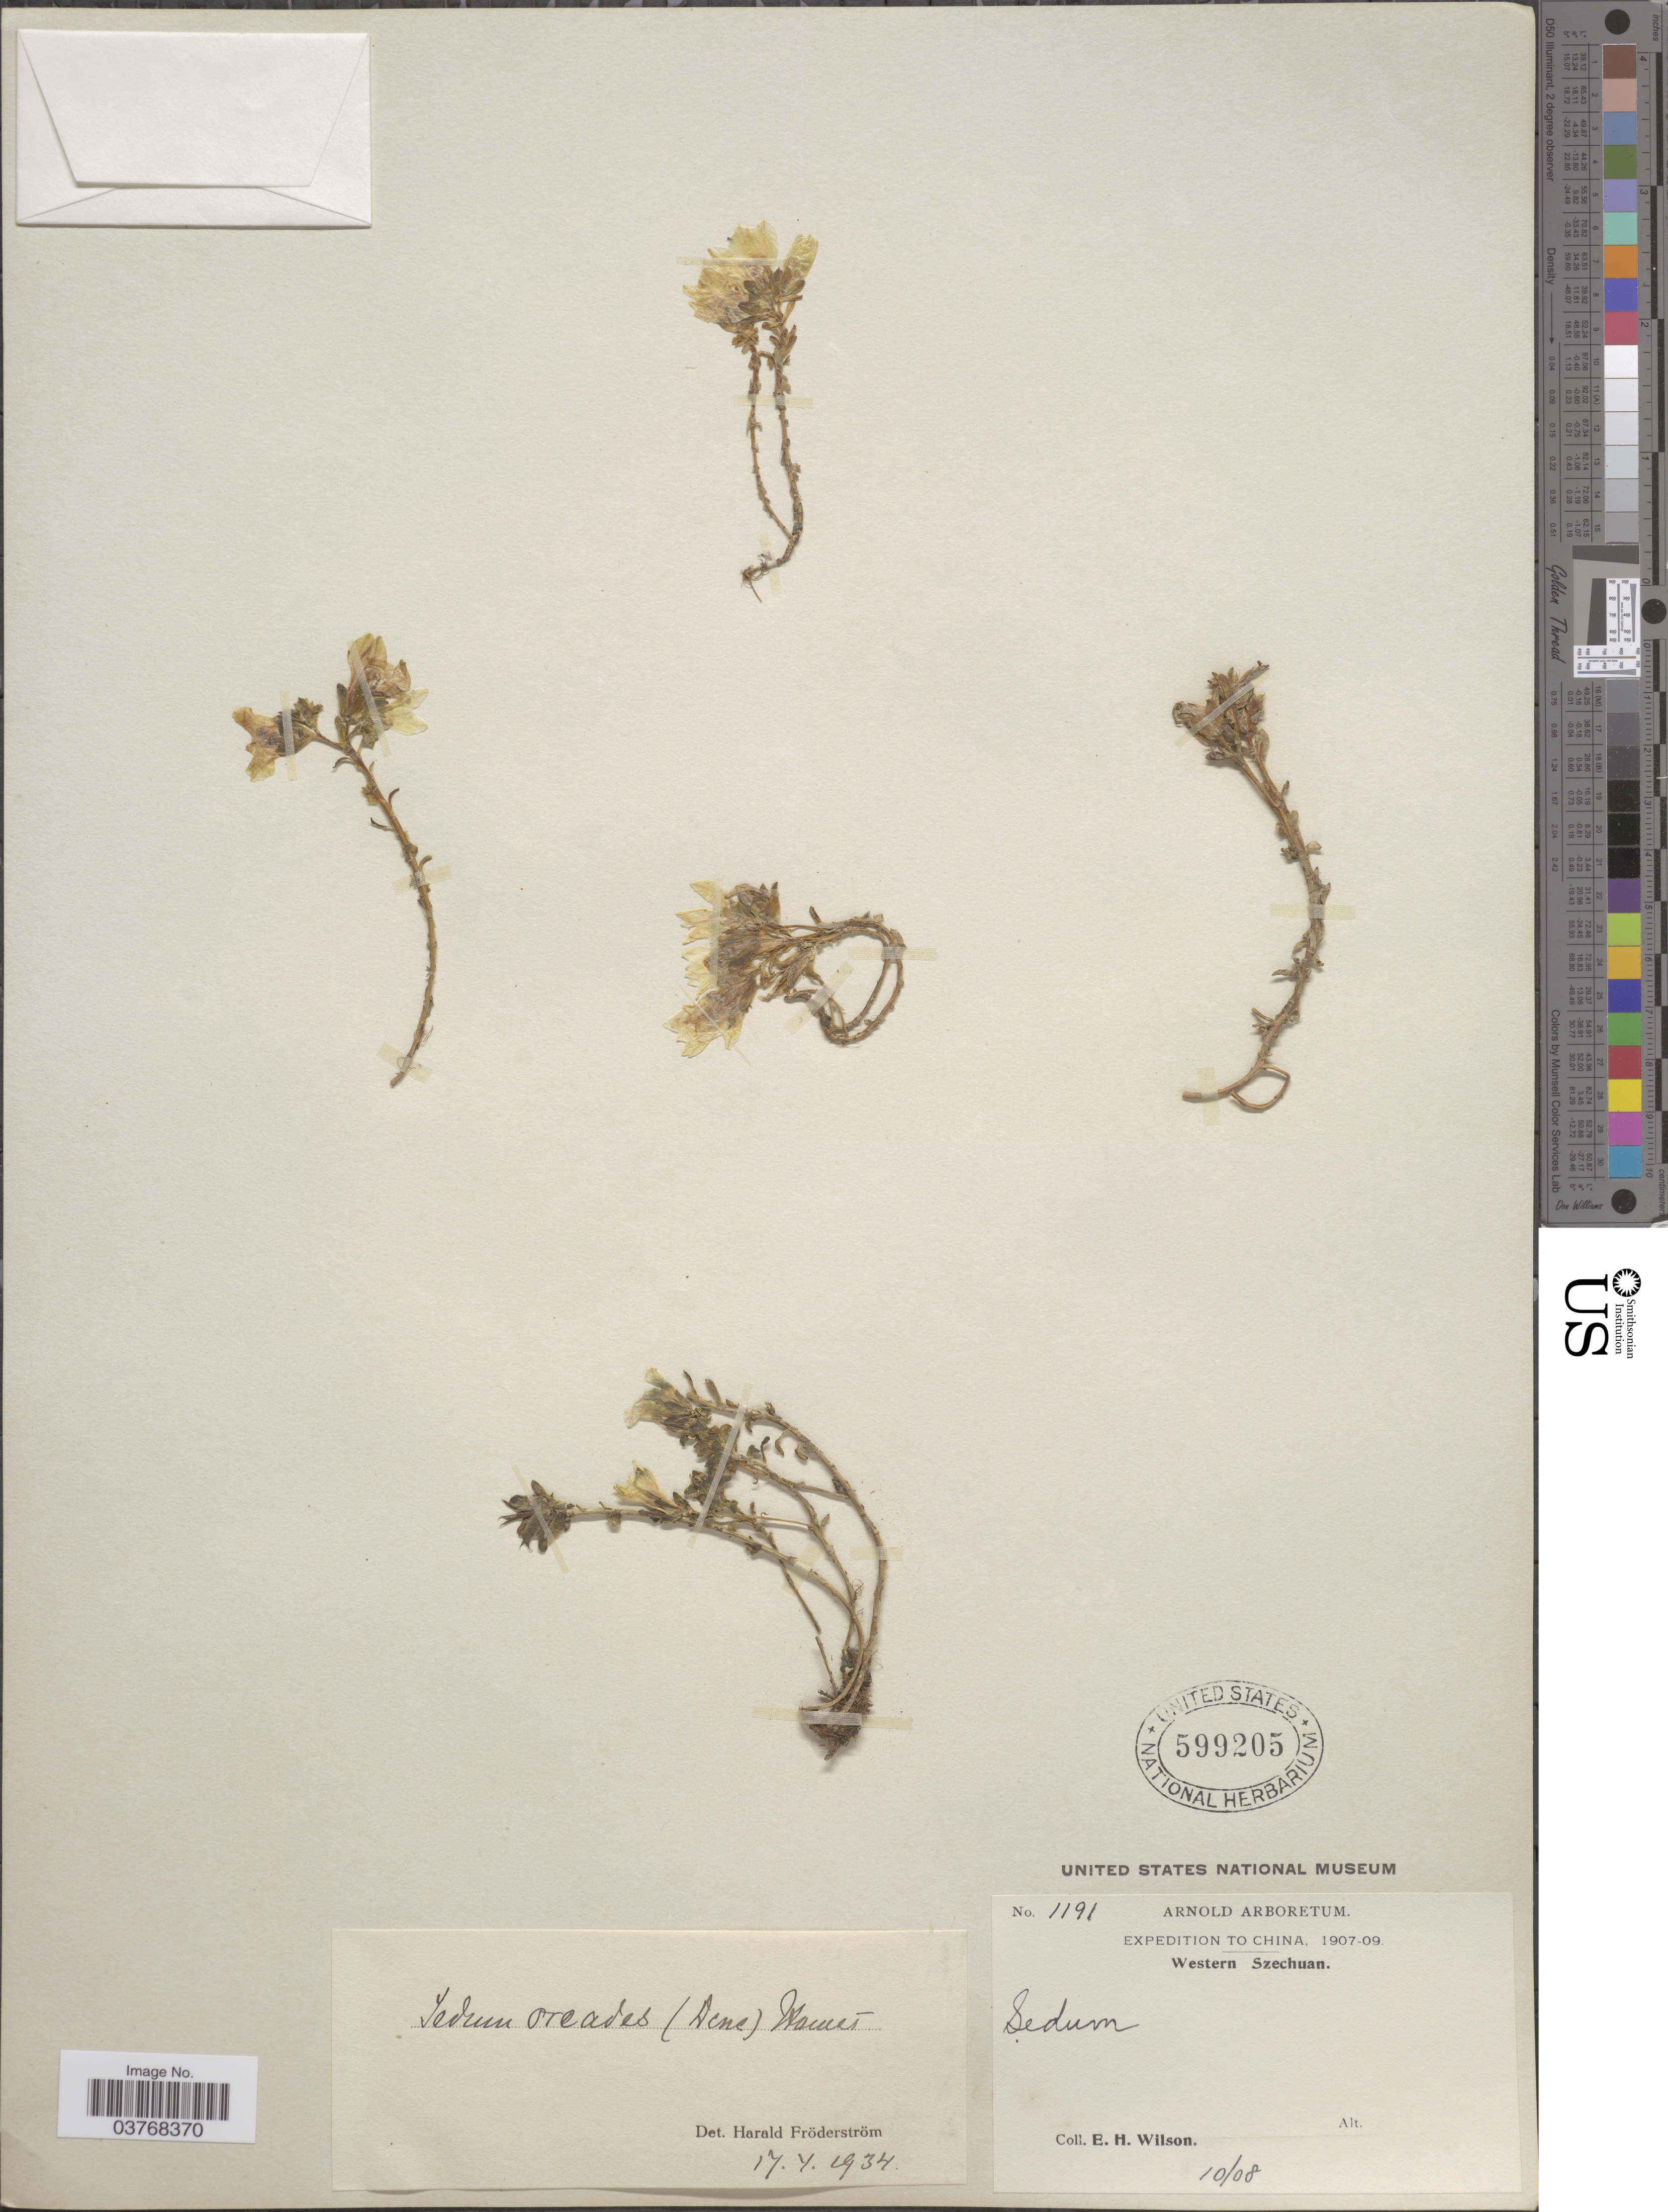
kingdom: Plantae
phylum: Tracheophyta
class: Magnoliopsida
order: Saxifragales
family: Crassulaceae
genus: Sedum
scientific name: Sedum oreades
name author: Raym.-Hamet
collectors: E. Wilson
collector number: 1191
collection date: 1908-10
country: China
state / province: Sichuan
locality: Western Szechuan.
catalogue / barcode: US 599205